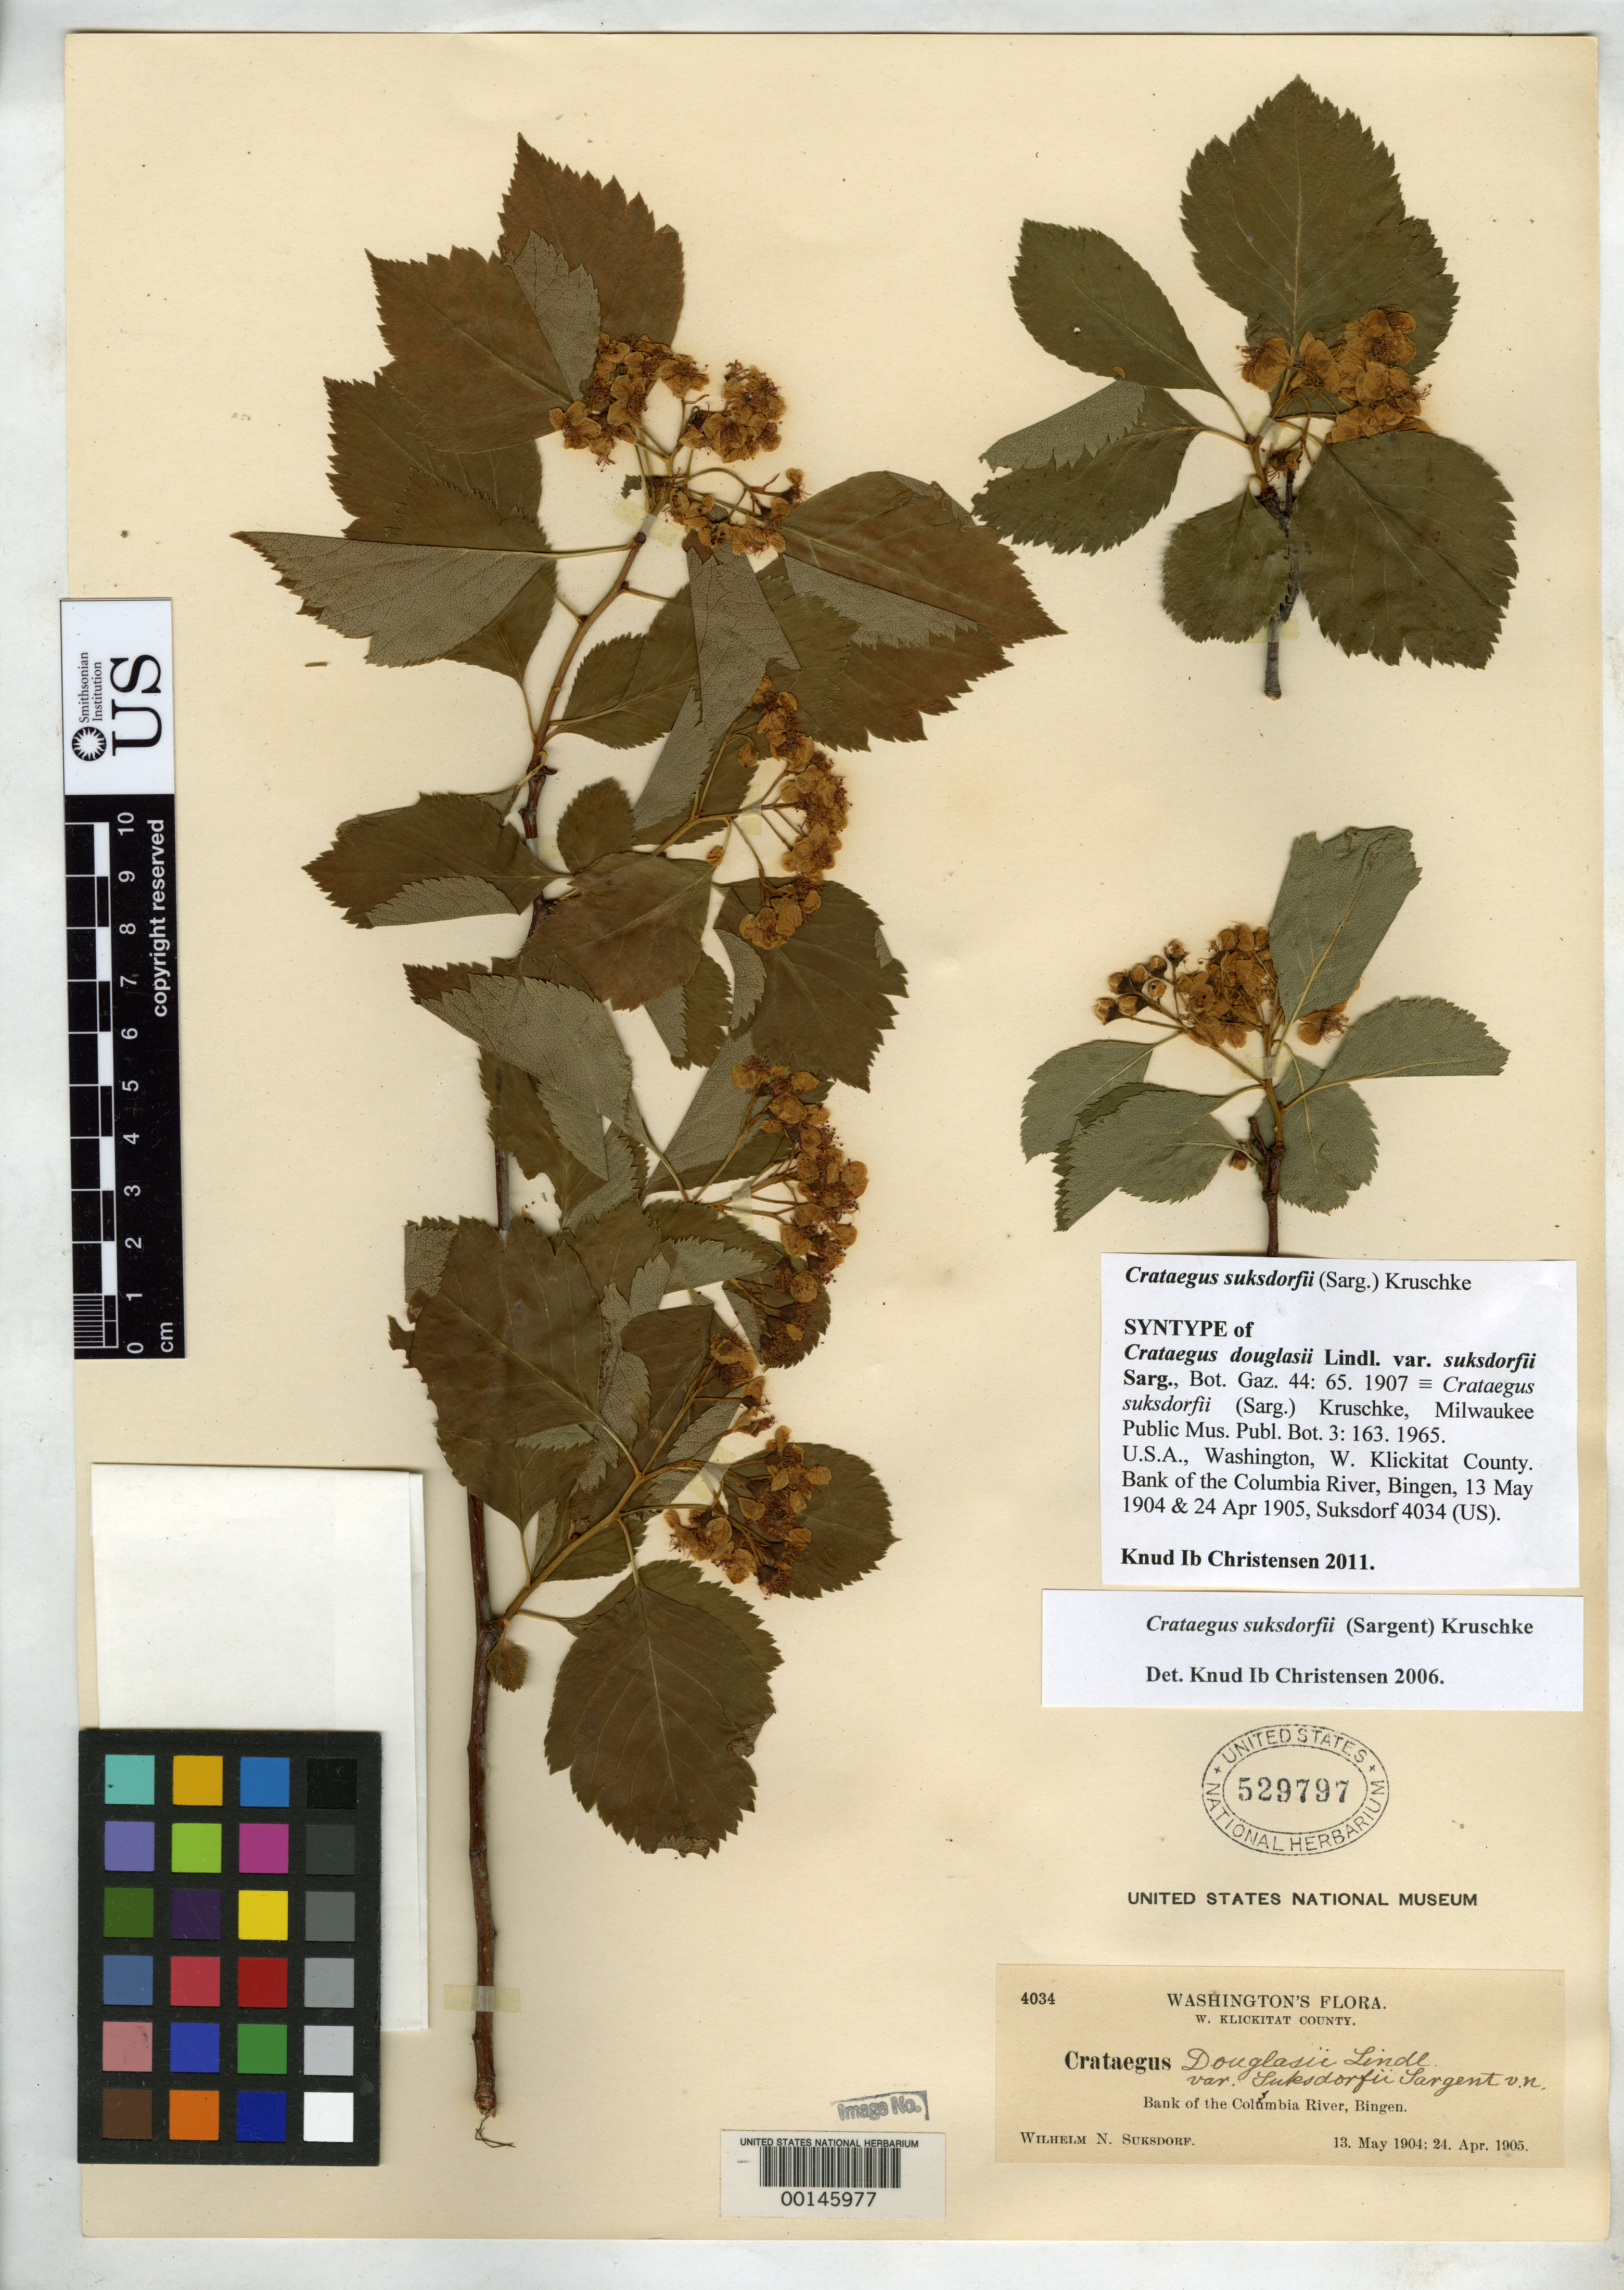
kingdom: Plantae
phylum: Tracheophyta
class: Magnoliopsida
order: Rosales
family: Rosaceae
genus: Crataegus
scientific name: Crataegus douglasii var. suksdorfii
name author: Sarg.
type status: Syntype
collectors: W. N. Suksdorf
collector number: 4034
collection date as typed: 13 May 1904 to 01 Jul 1905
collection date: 1904-05-13/1905-07-01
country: United States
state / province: Washington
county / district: Klickitat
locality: Columbia River, Bingen.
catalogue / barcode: US 529797